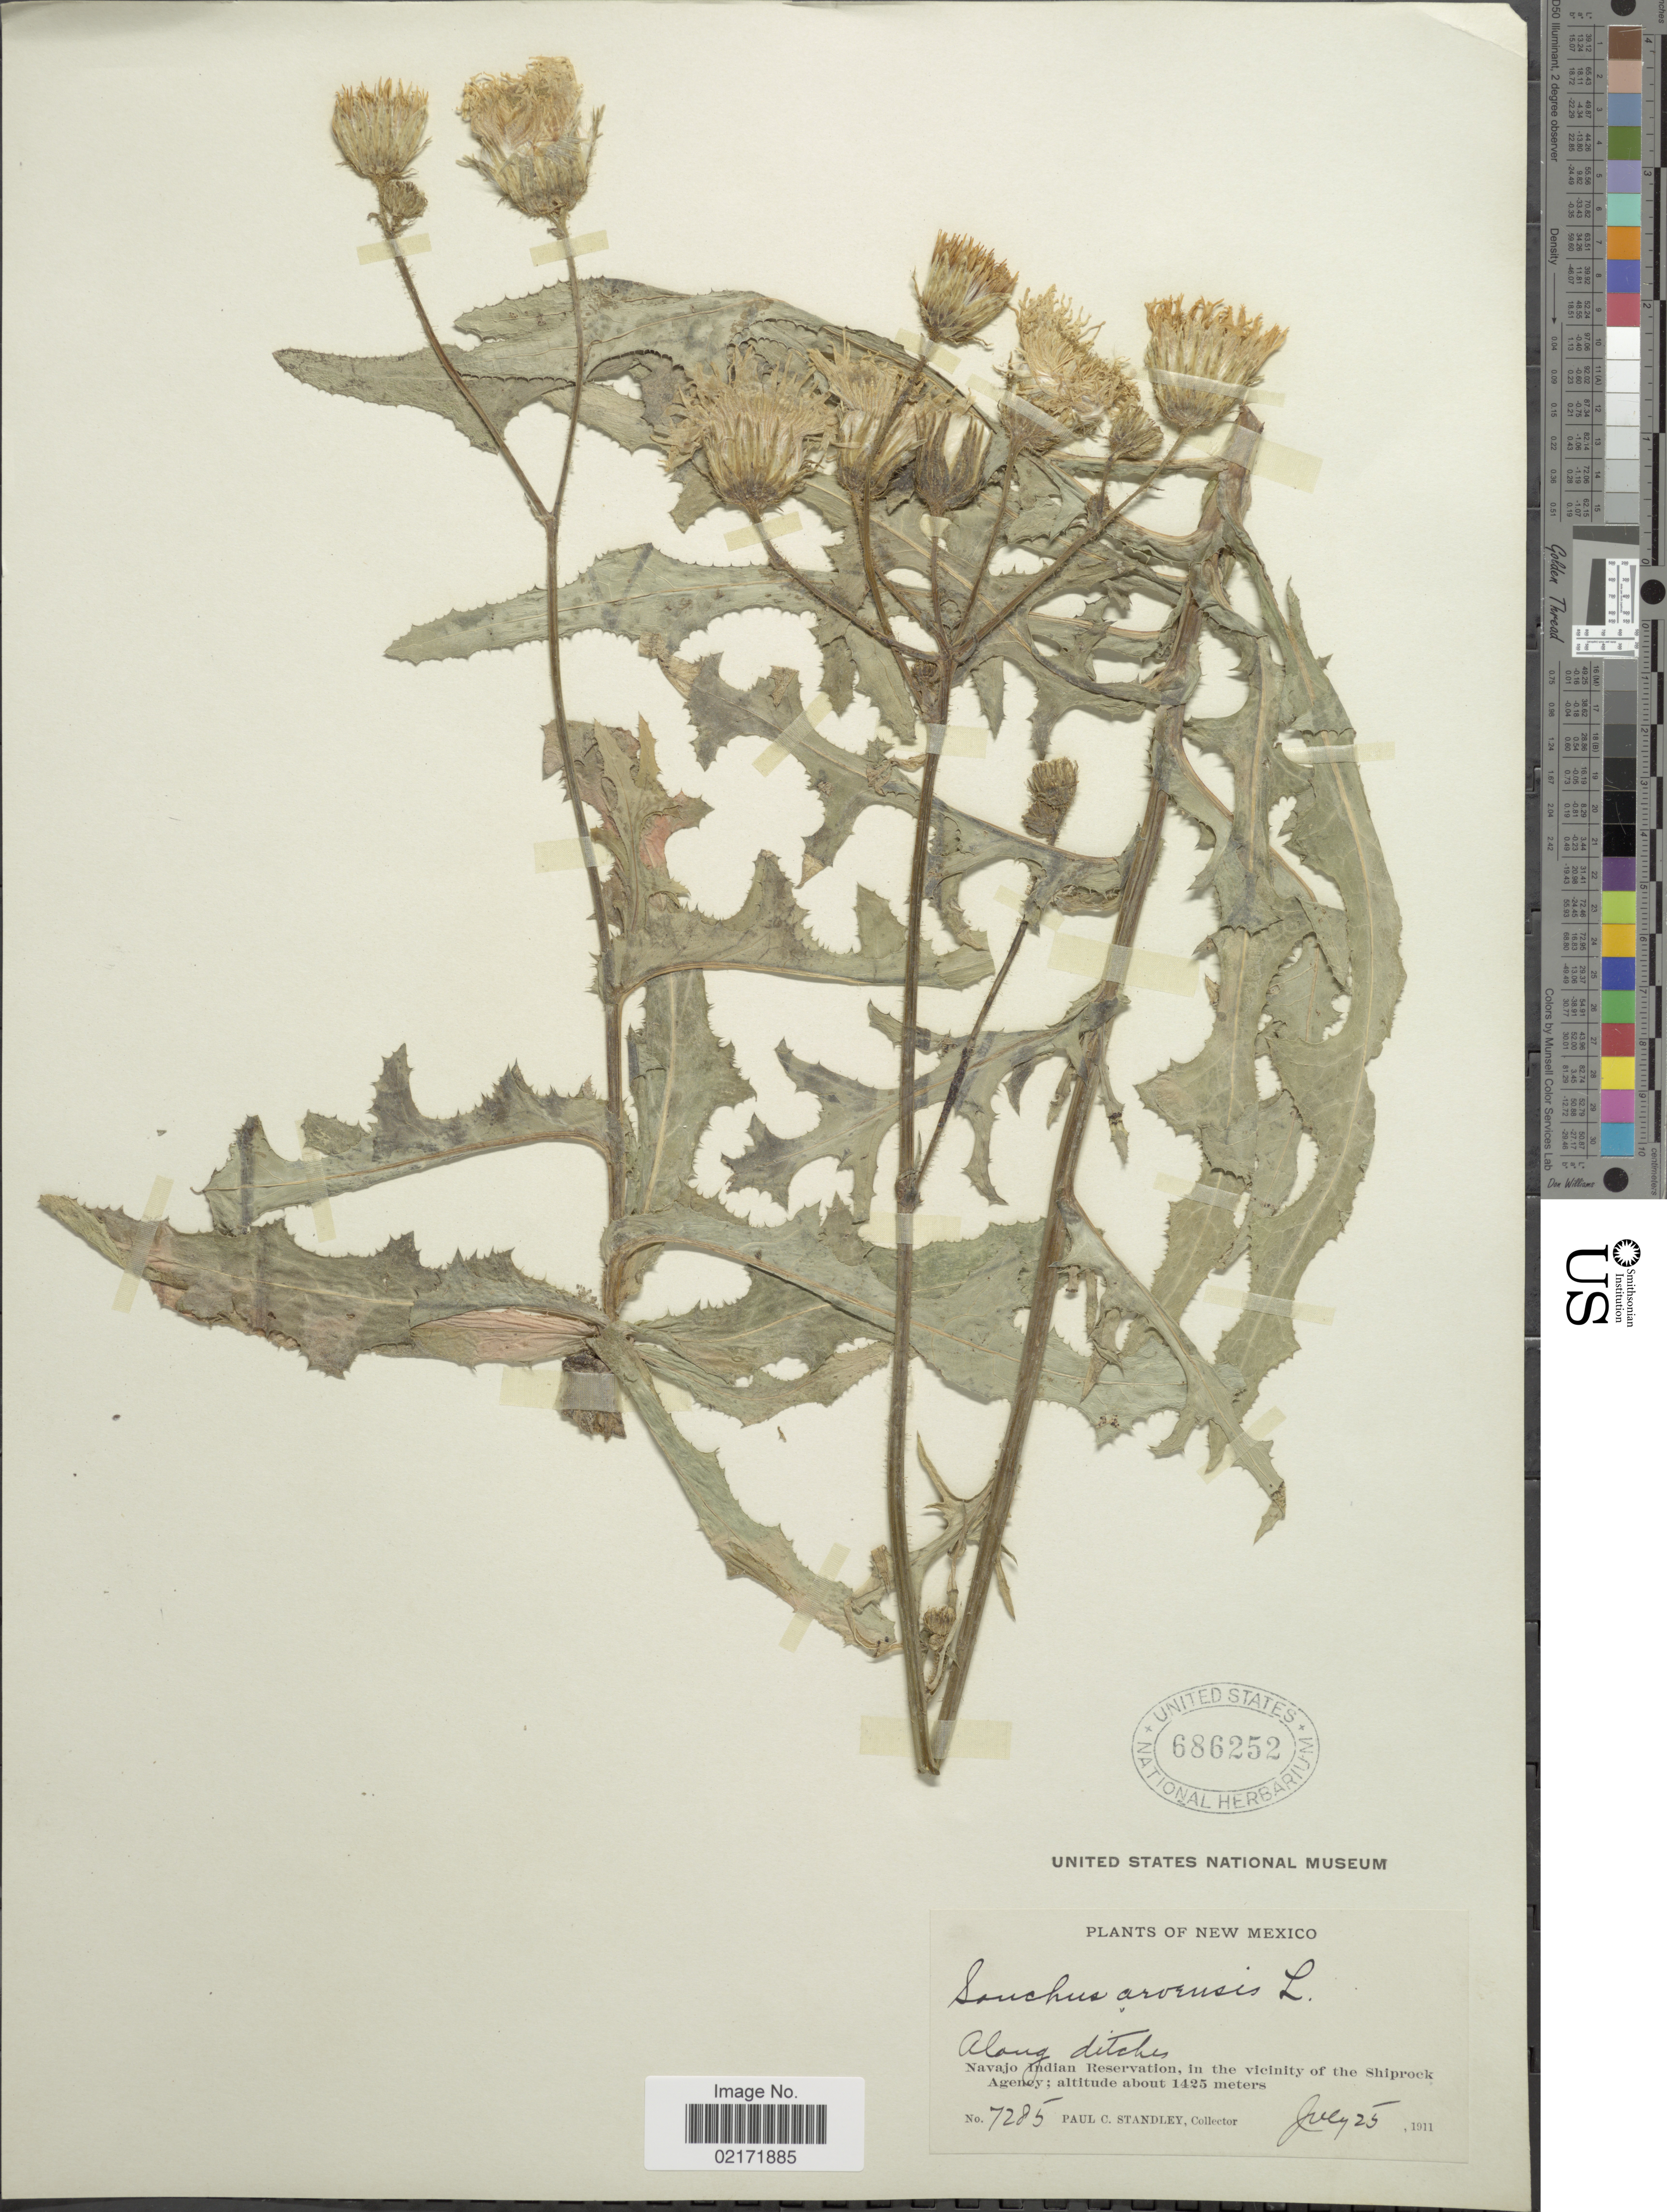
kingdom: Plantae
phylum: Tracheophyta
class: Magnoliopsida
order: Asterales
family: Asteraceae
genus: Sonchus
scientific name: Sonchus arvensis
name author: L.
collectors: P. C. Standley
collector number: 7285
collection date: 1911-07-25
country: United States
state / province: New Mexico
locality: Along ditches, Navajo Indian Reservation, in the vicinity of the Shiprock Agency.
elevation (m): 1425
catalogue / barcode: US 686252